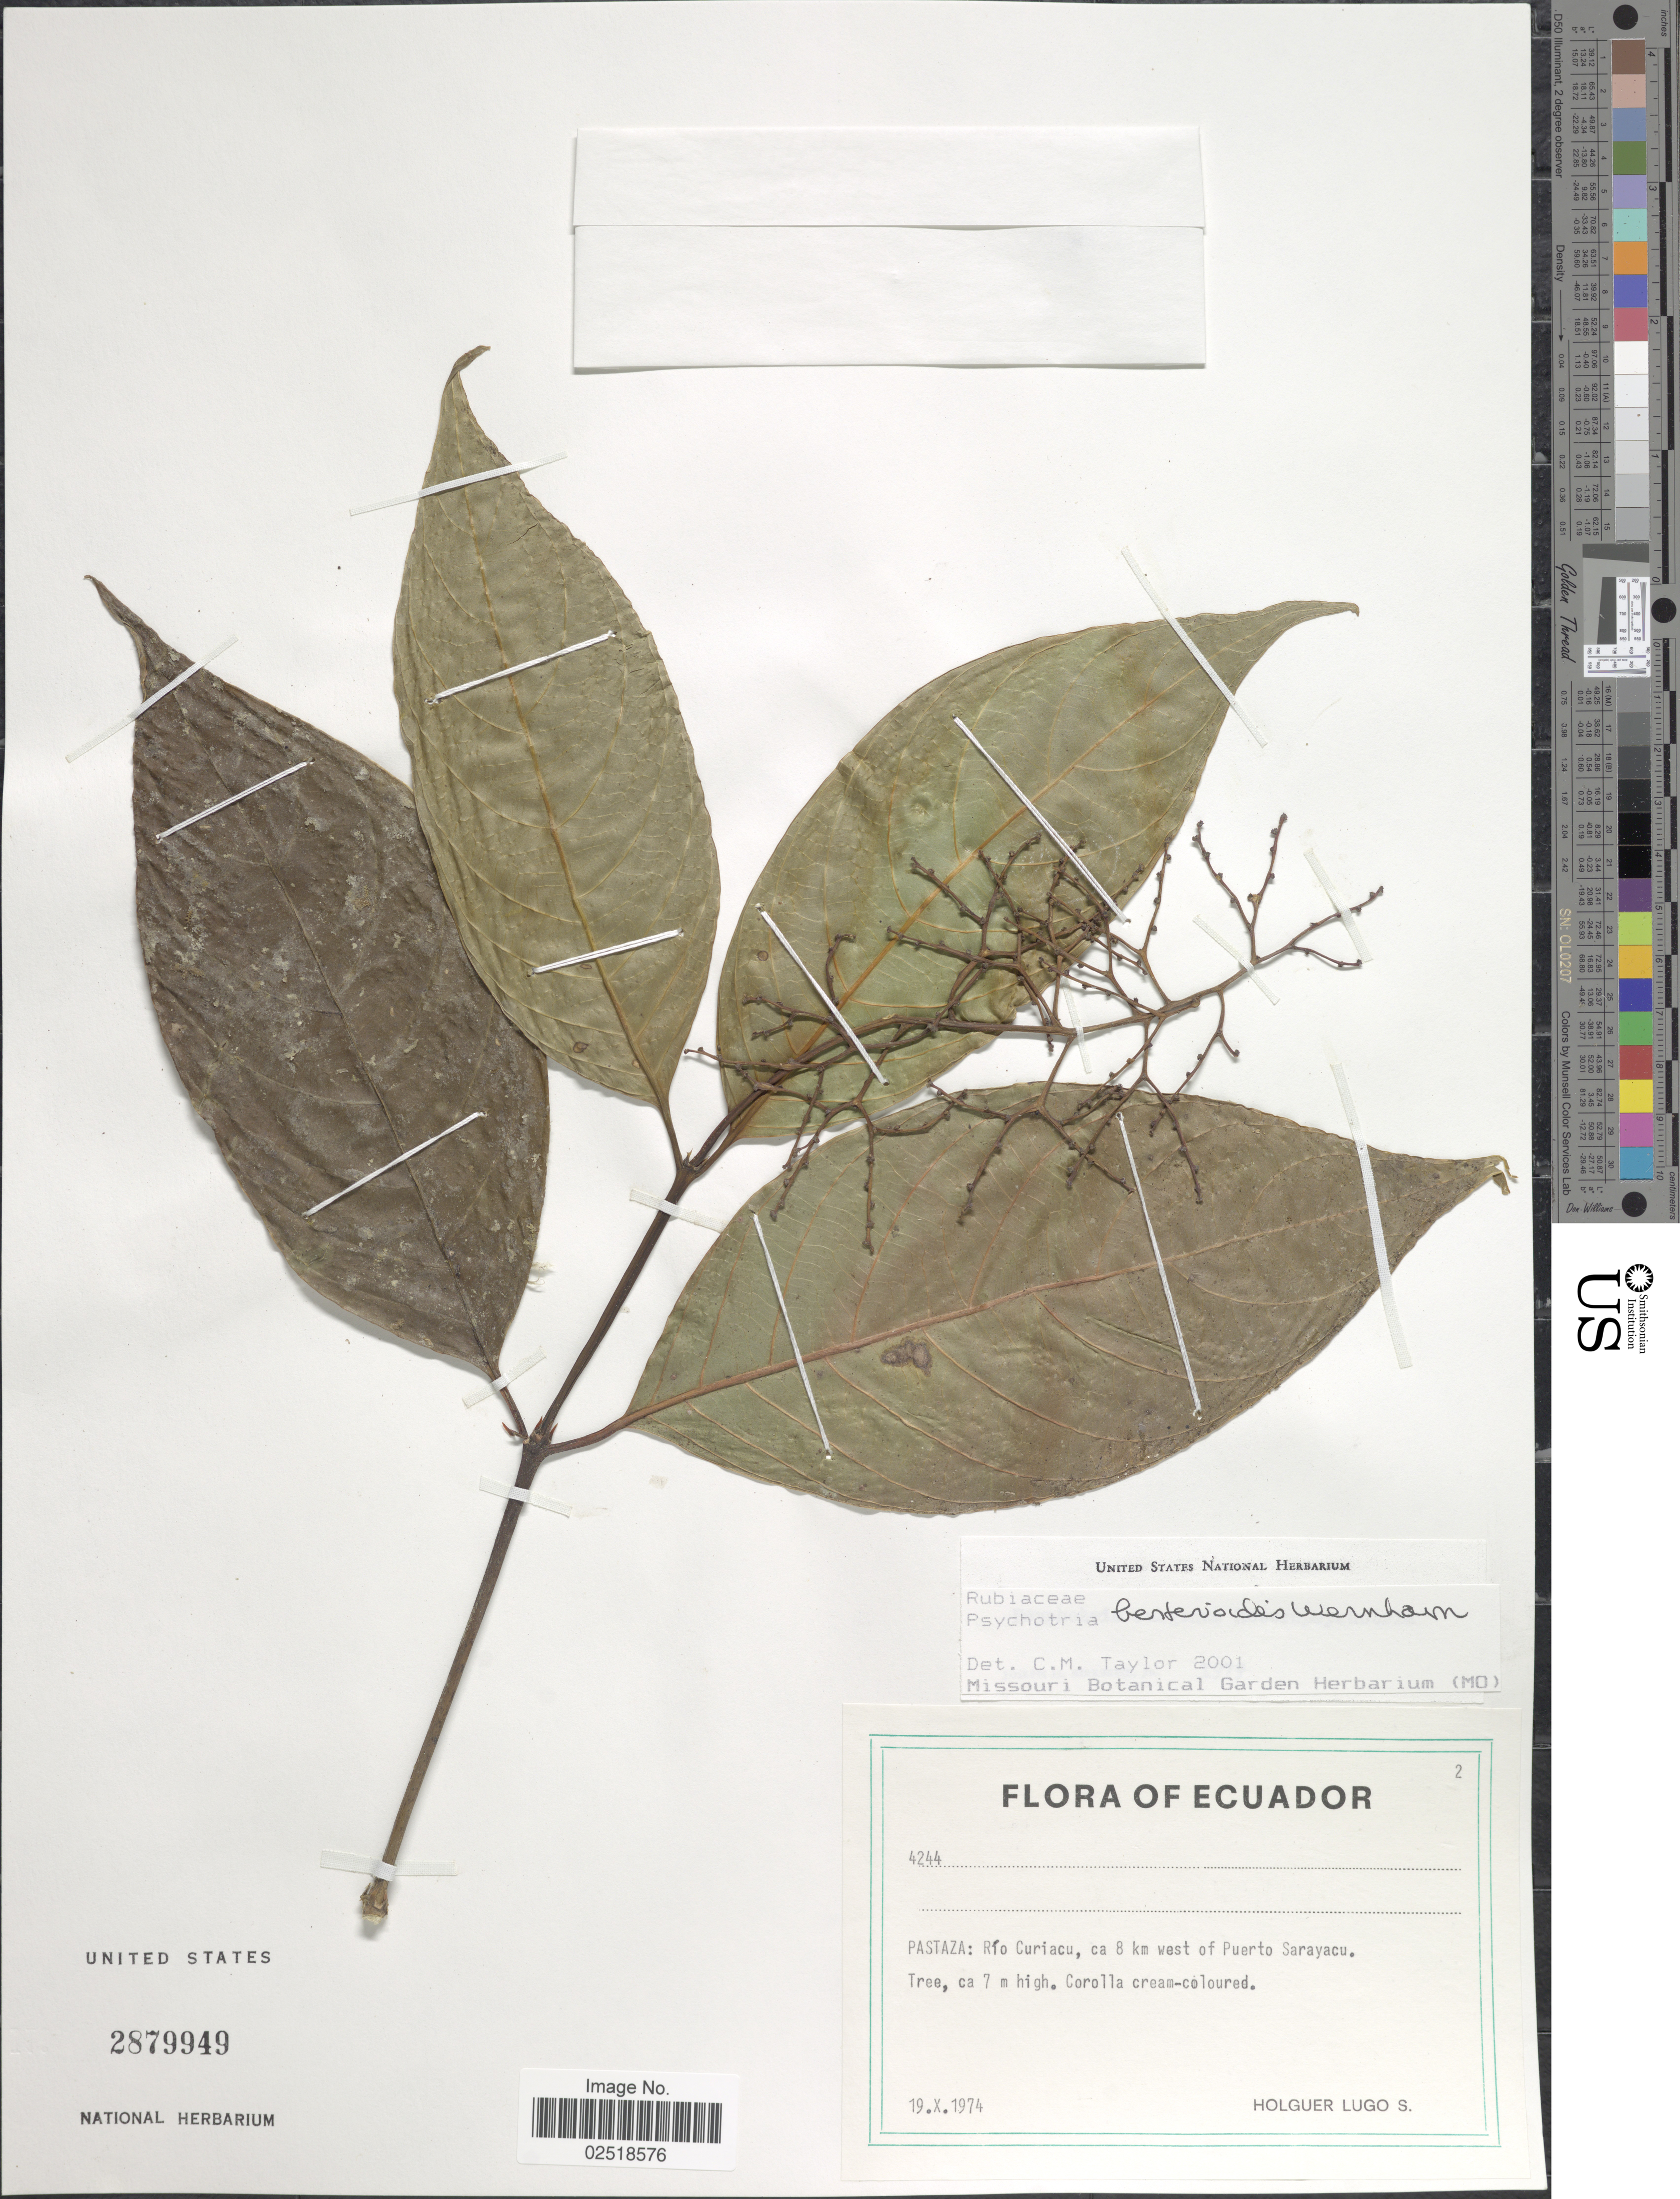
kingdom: Plantae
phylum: Tracheophyta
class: Magnoliopsida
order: Gentianales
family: Rubiaceae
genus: Psychotria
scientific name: Psychotria bertieroides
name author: Wernham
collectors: H. Lugo S.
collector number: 4244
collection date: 1974-10-19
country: Ecuador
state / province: Pastaza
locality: Río Curiacu, ca 8 km west of Puerto Sarayacu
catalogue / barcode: US 2879949